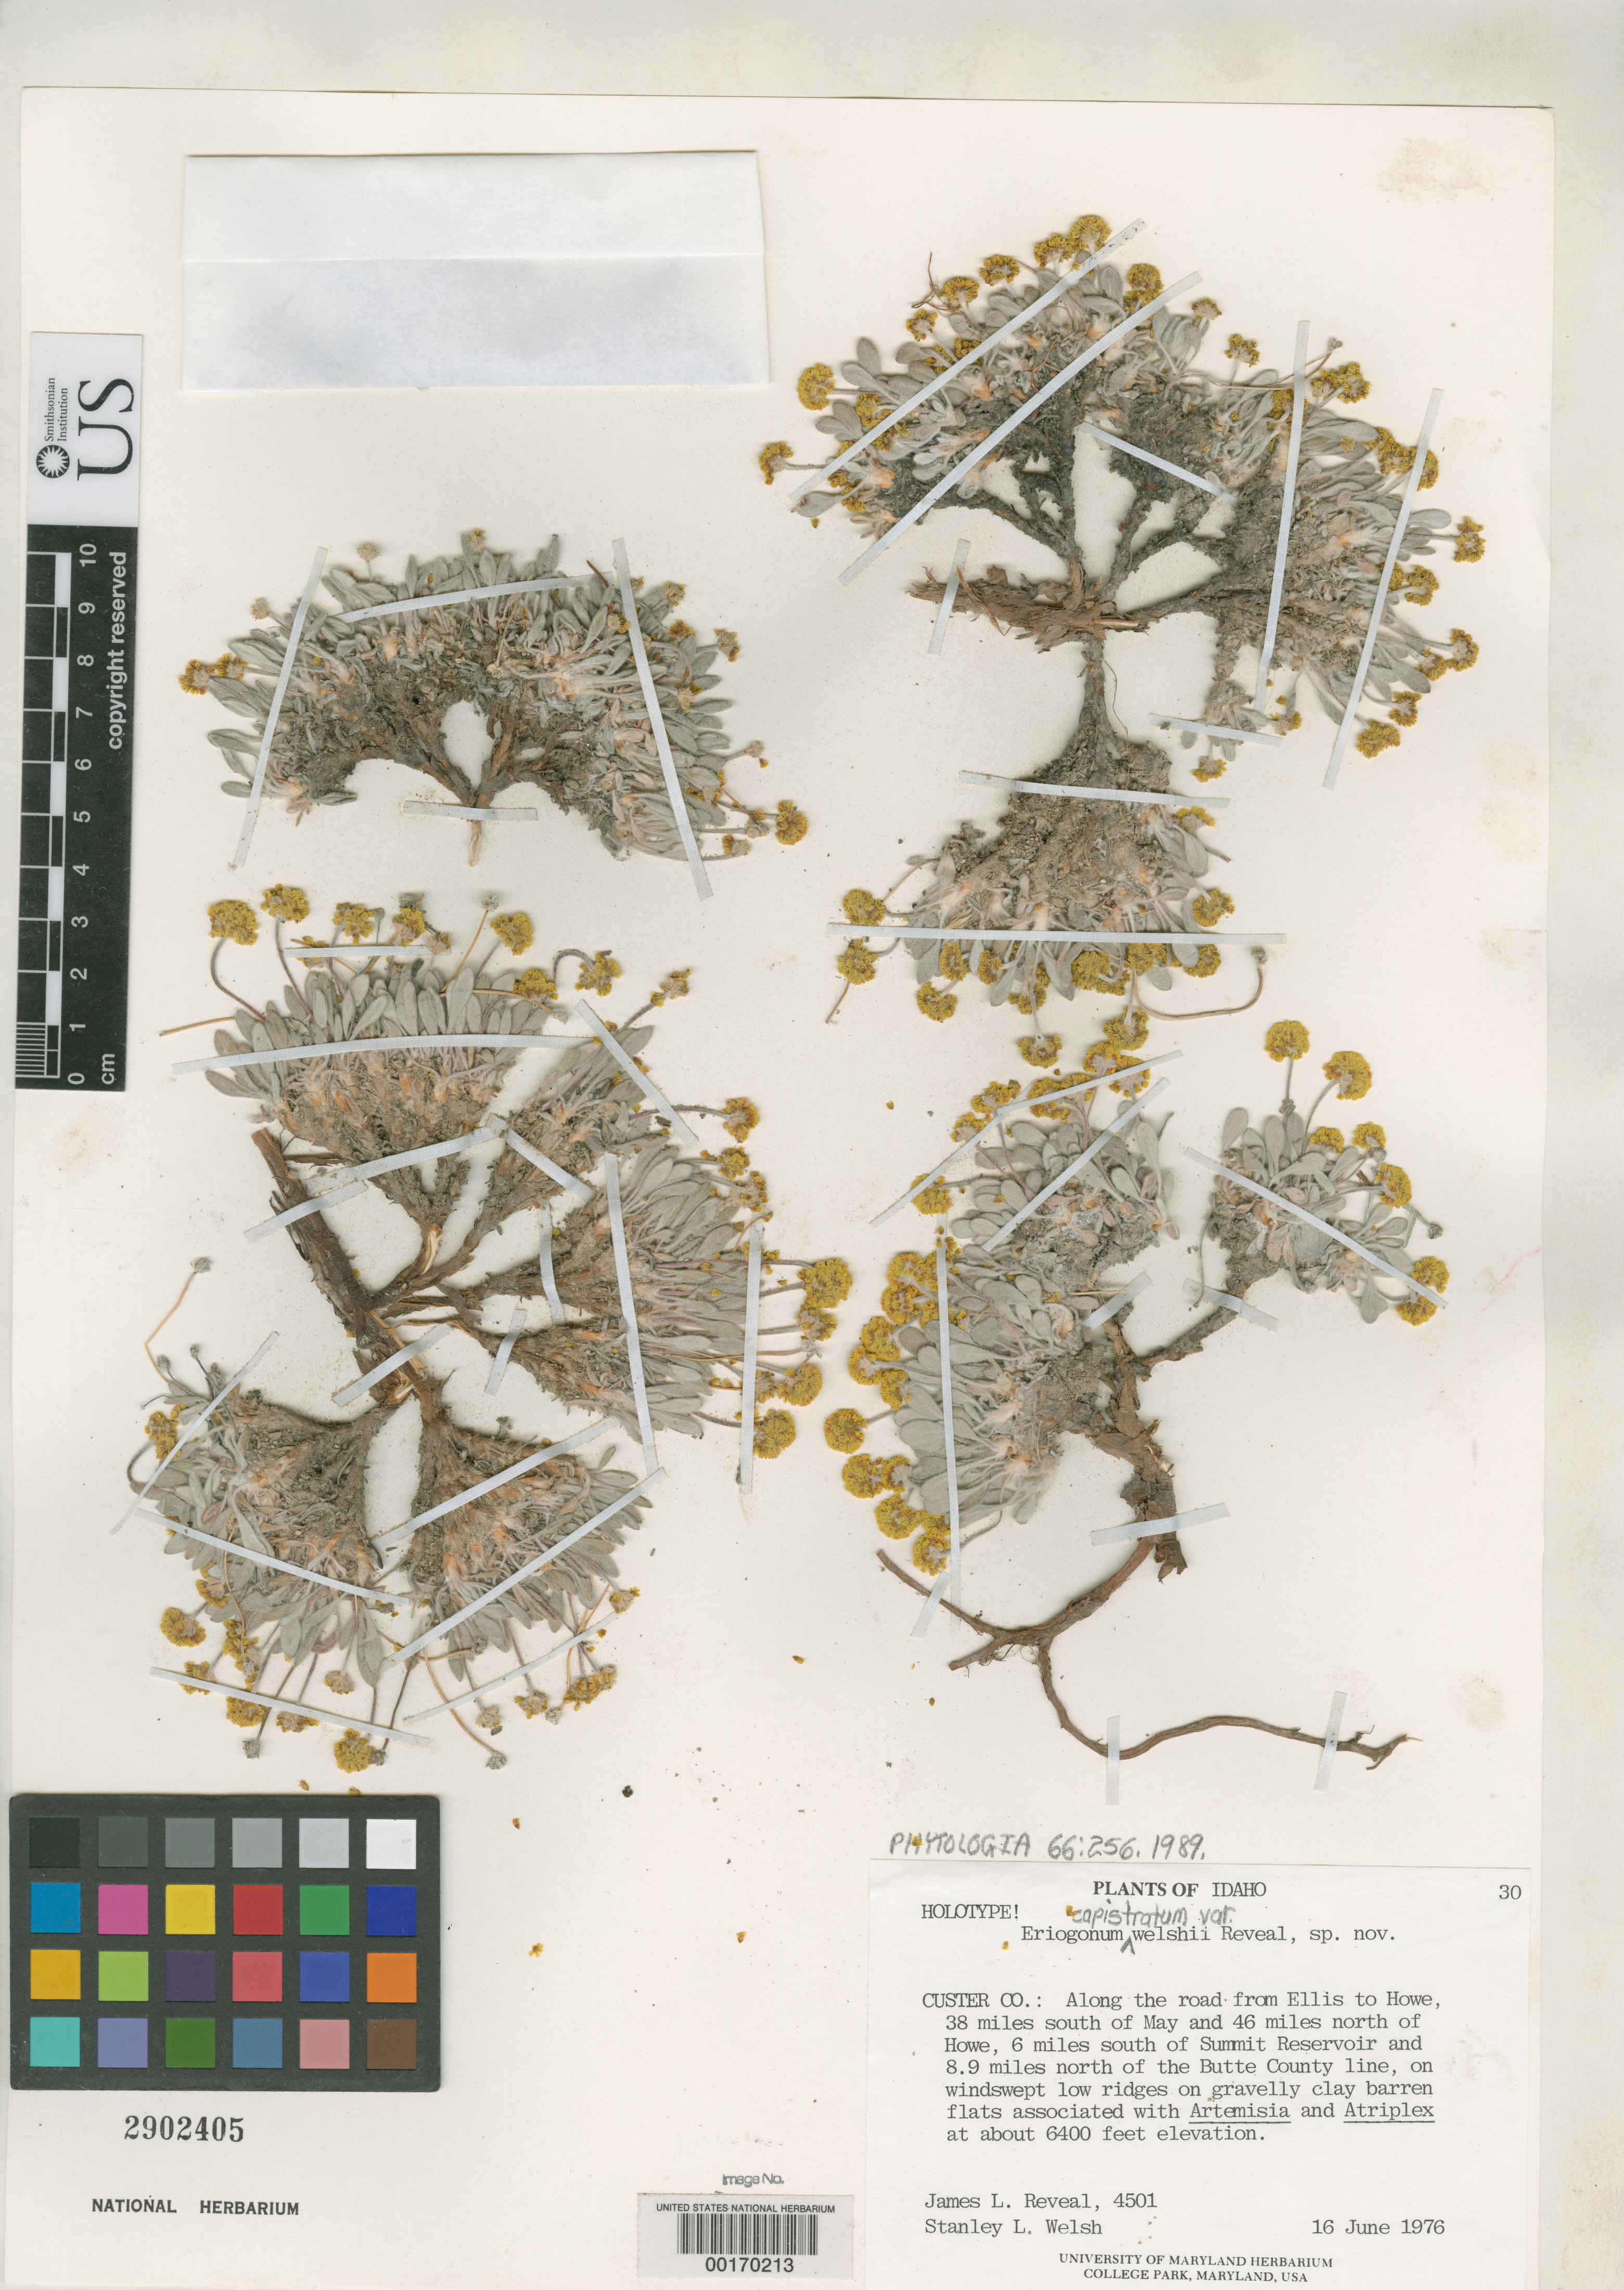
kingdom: Plantae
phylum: Tracheophyta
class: Magnoliopsida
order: Caryophyllales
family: Polygonaceae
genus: Eriogonum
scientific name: Eriogonum capistratum var. welshii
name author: Reveal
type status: Holotype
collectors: J. L. Reveal & S. Welsh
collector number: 4501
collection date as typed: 16 Jun 1976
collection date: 1976-06-16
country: United States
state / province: Idaho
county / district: Custer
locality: Along road from Ellis to Howe, 38 mi S of May & 46 mi N of Howe, 6 mi S of summit Reservoir & 8.9 mi N of Butte Co. Line.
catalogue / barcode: US 2902405